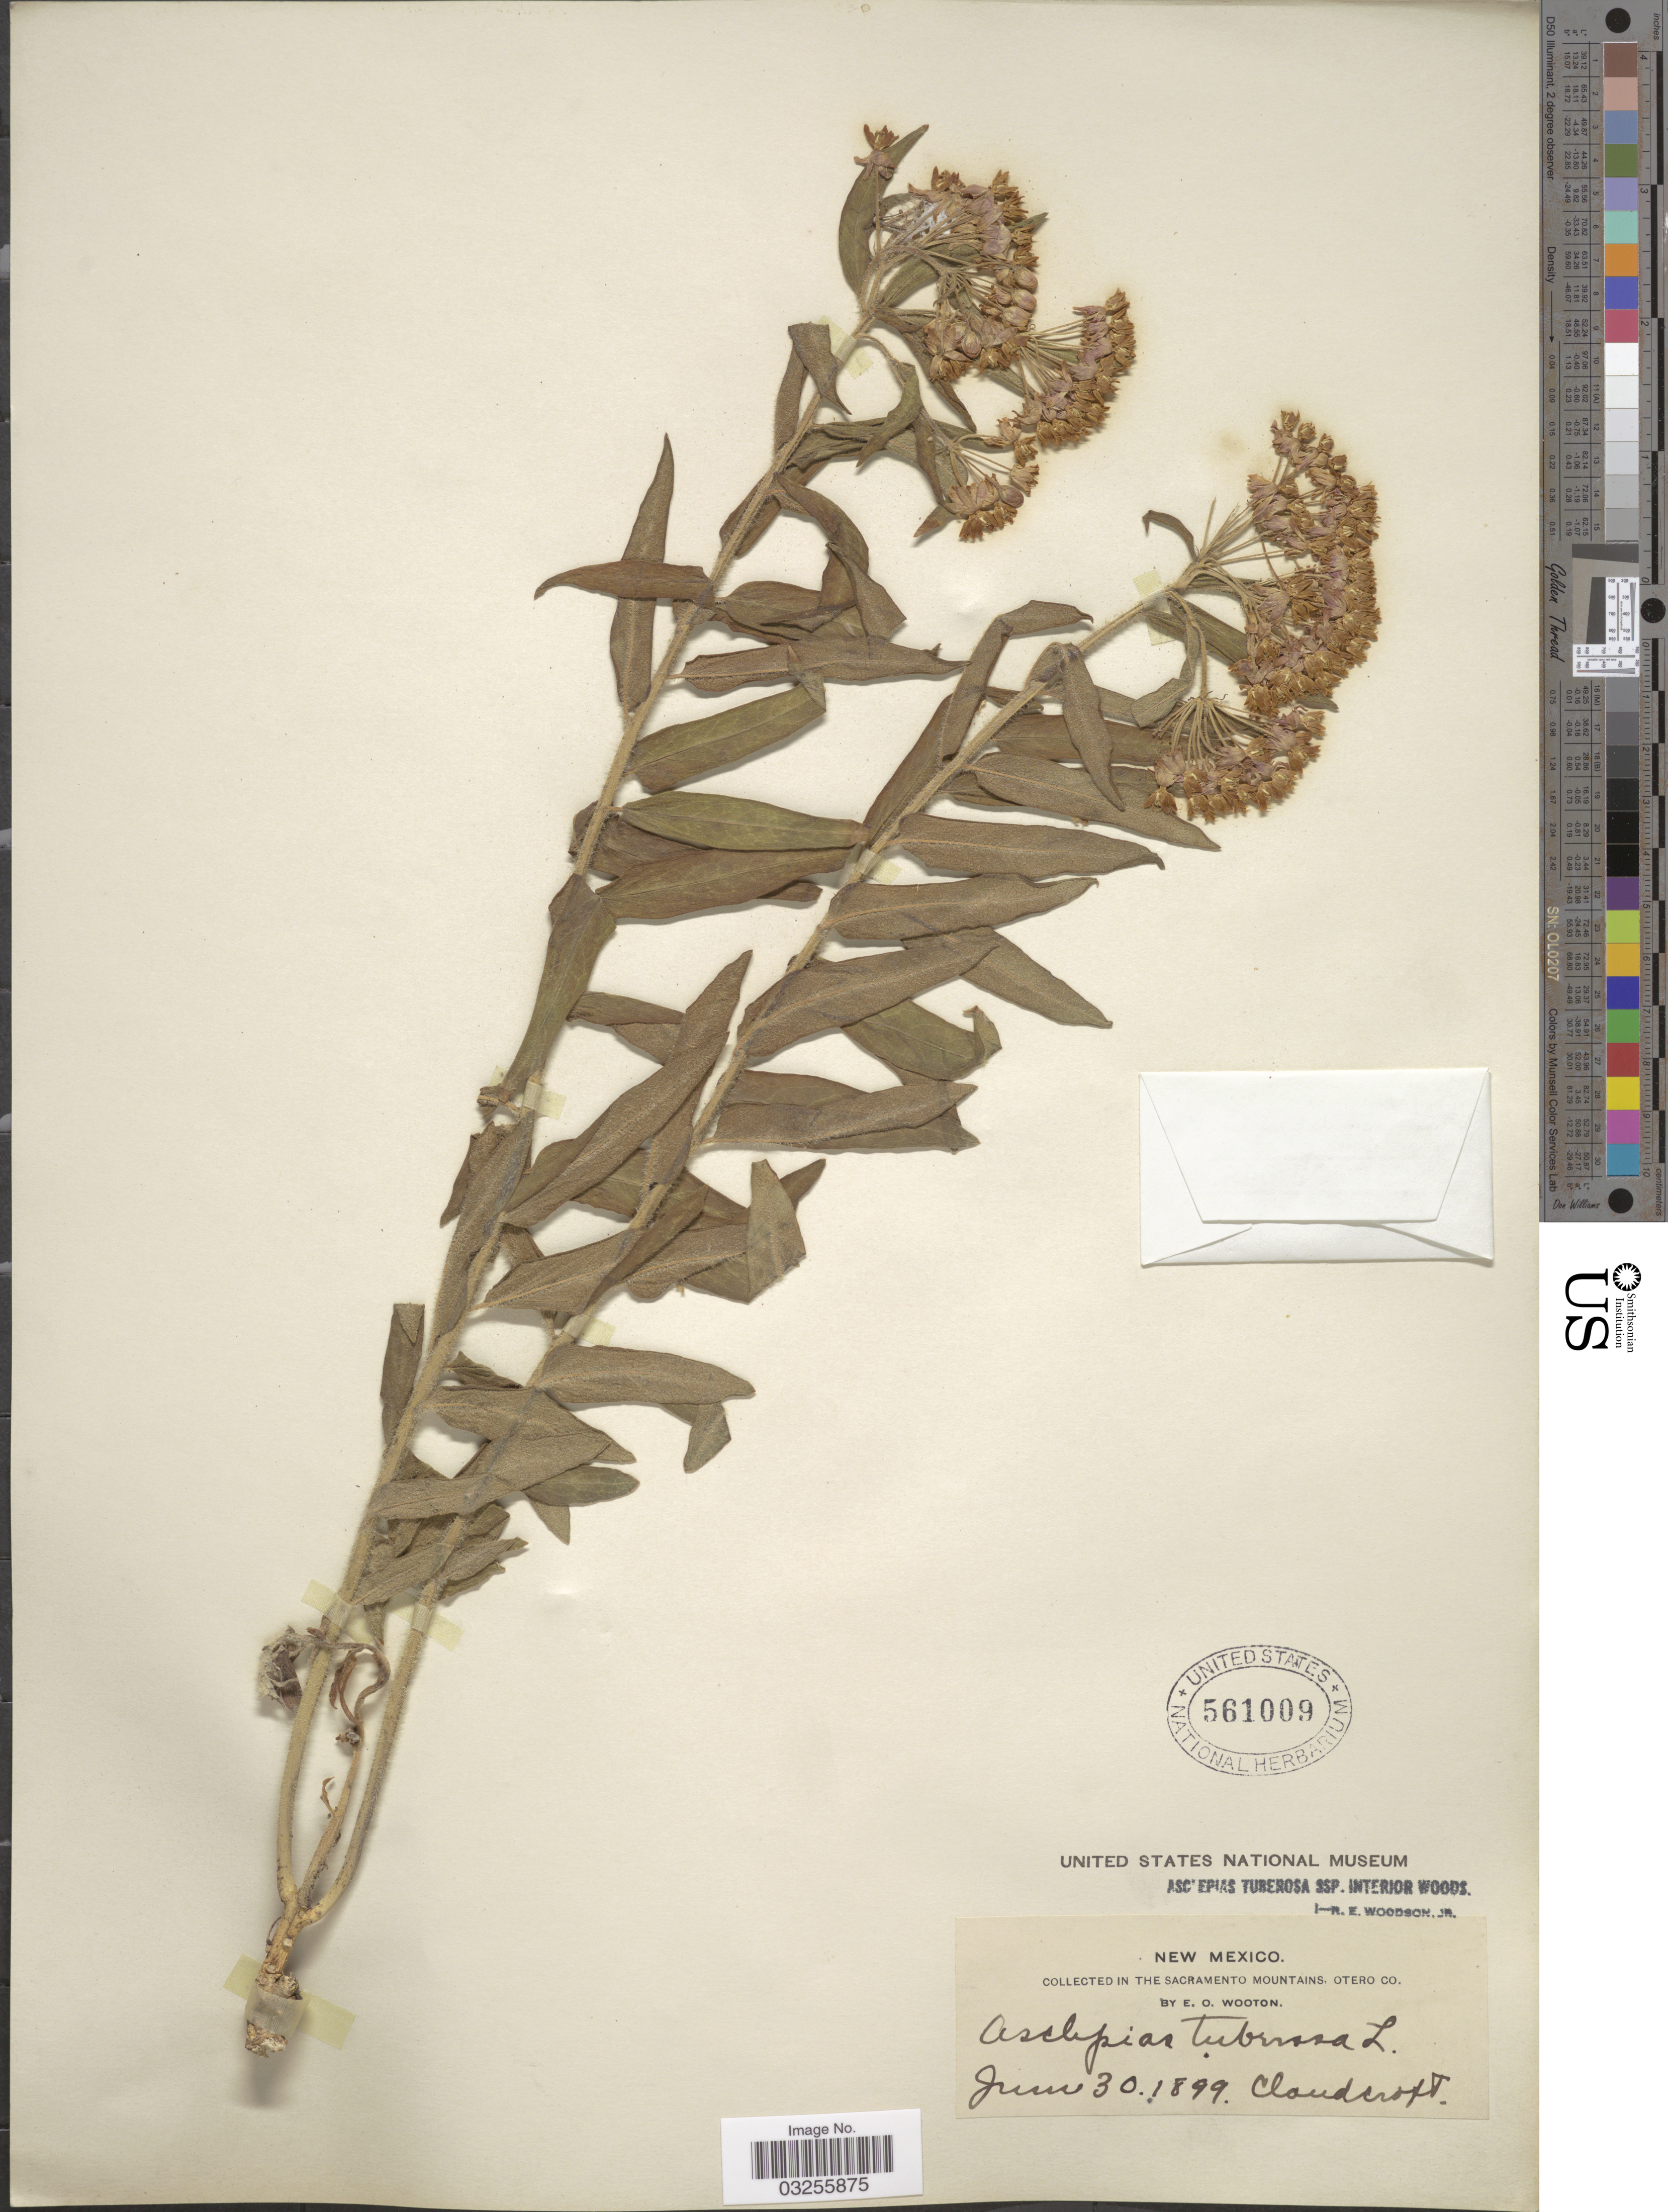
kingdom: Plantae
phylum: Tracheophyta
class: Magnoliopsida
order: Gentianales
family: Apocynaceae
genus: Asclepias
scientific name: Asclepias tuberosa subsp. interior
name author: Woodson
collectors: E. O. Wooton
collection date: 1899-06-30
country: United States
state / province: New Mexico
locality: In the Sacramento Mountains, Otero Co.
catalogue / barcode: US 561009